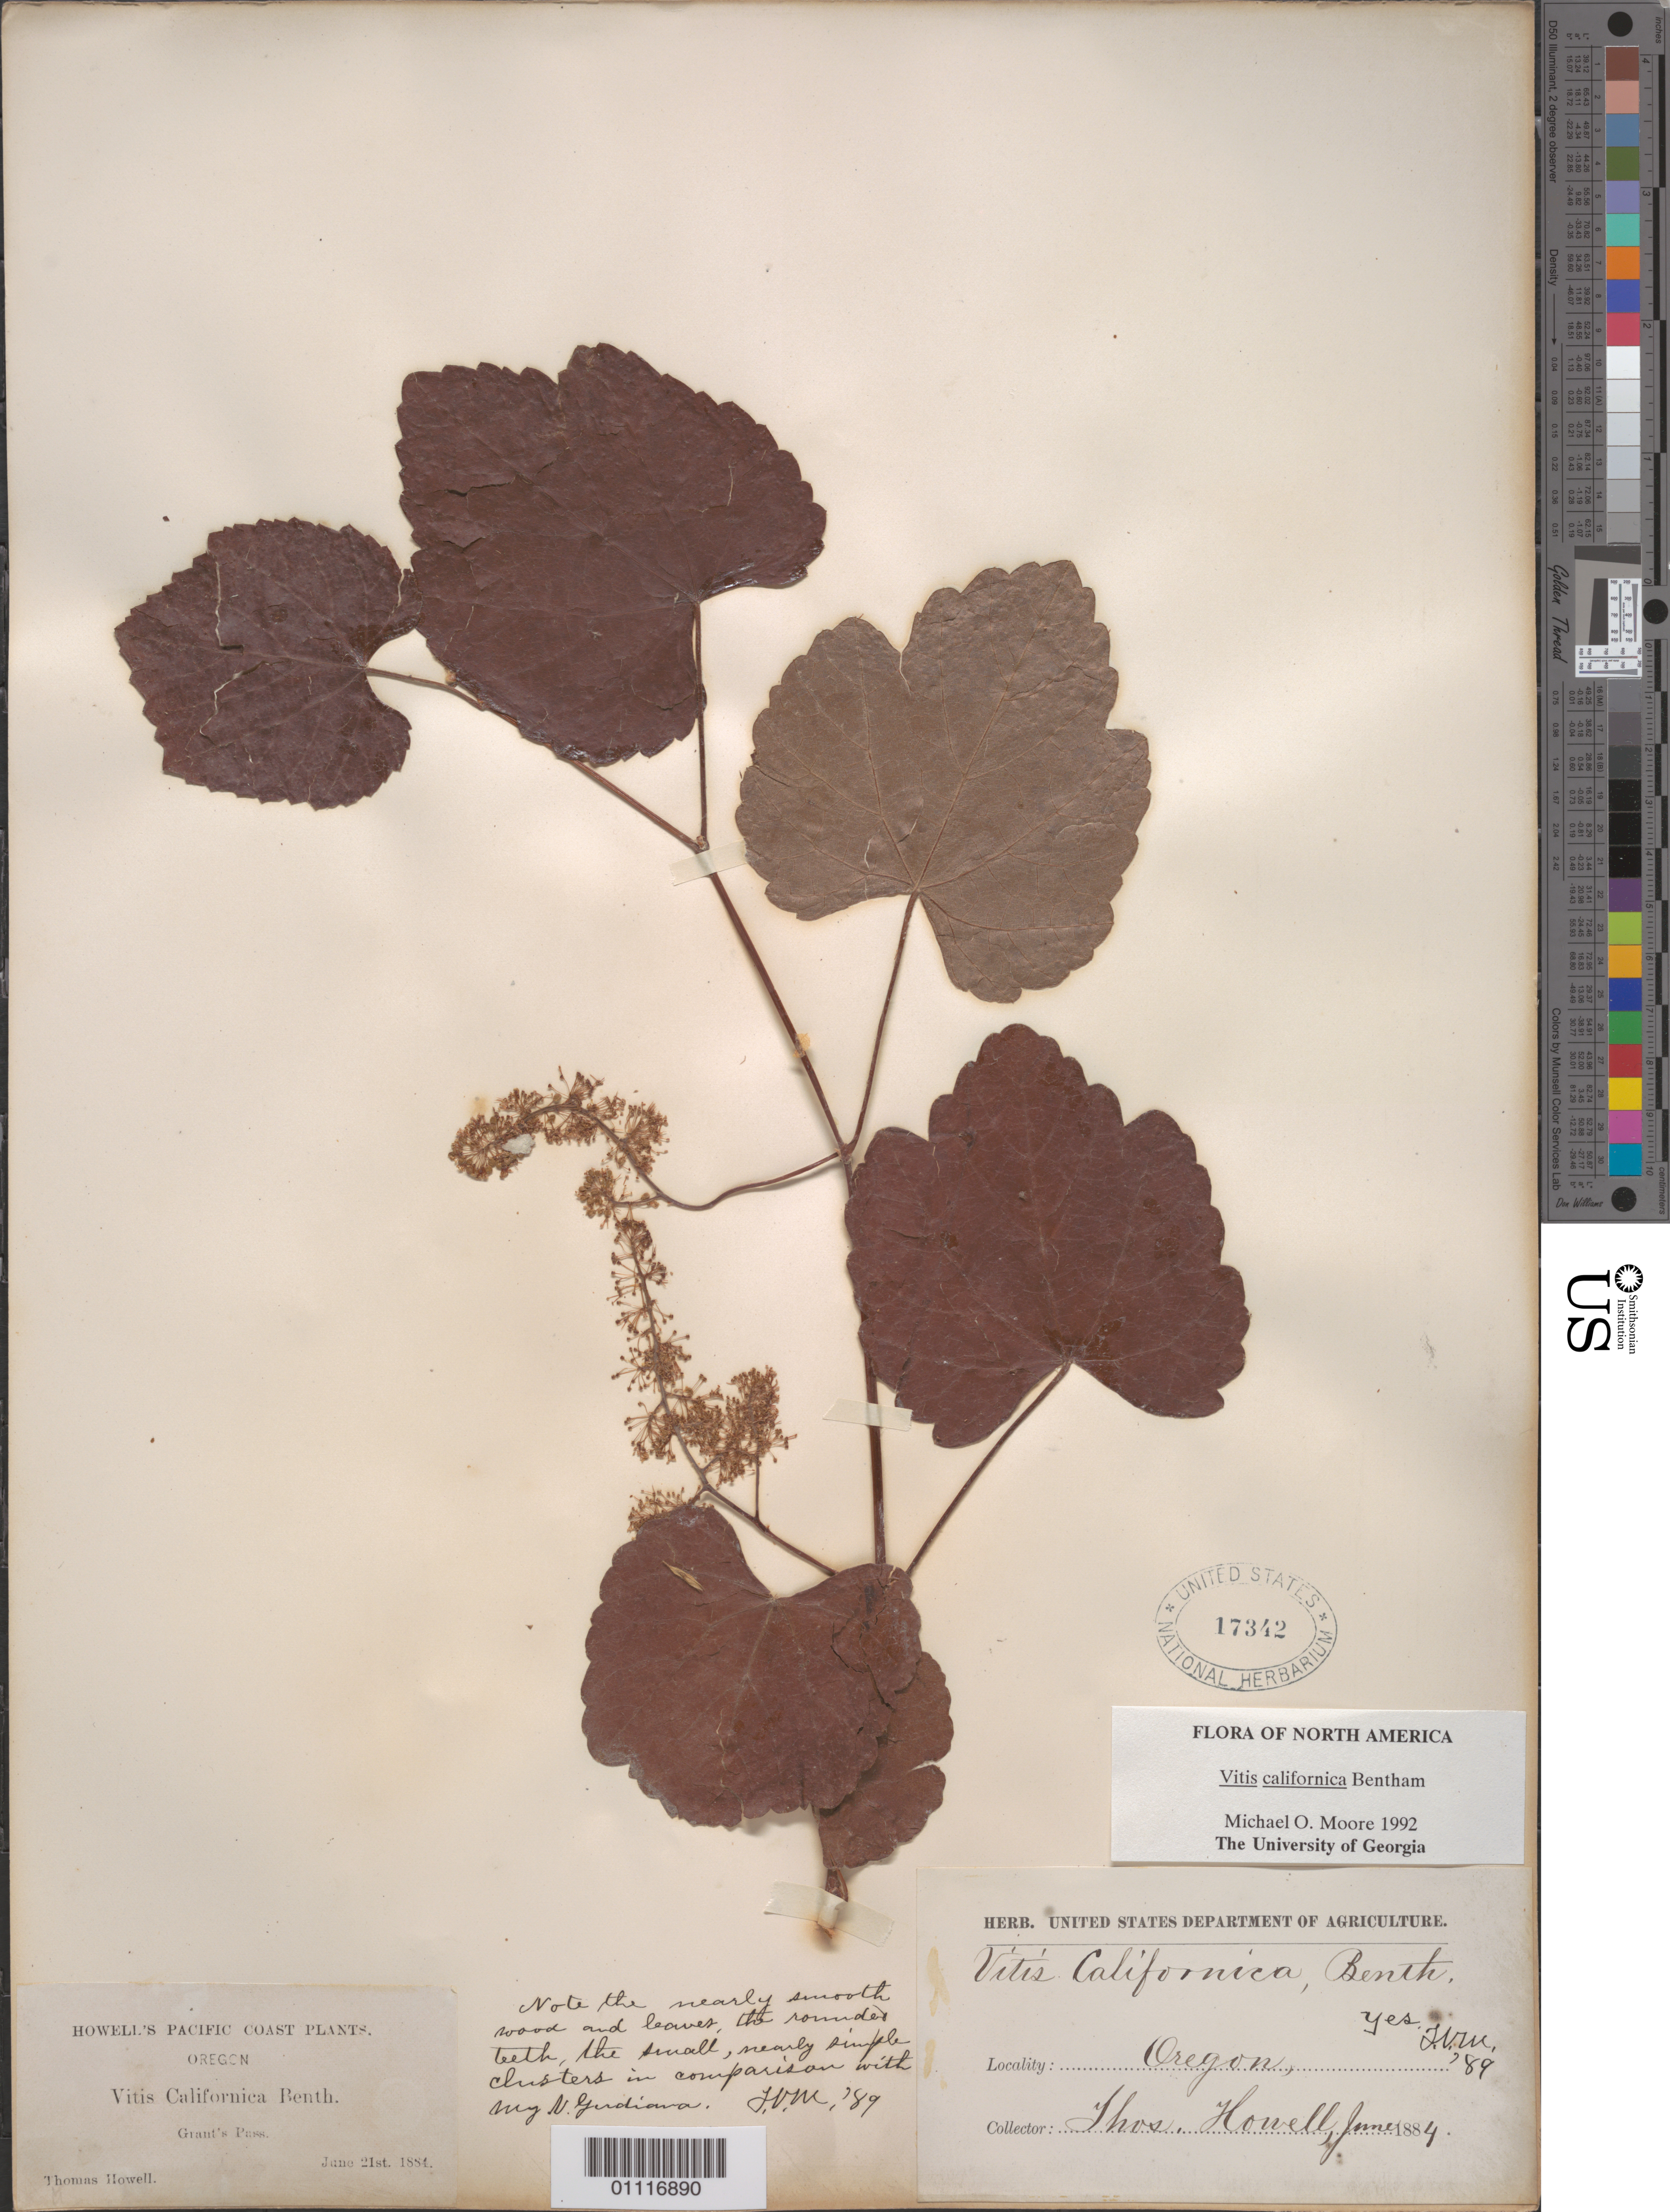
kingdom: Plantae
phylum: Tracheophyta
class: Magnoliopsida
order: Vitales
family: Vitaceae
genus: Vitis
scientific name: Vitis californica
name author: Benth.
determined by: Moore, M. O.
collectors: T. Howell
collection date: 1884-06-21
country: United States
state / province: Oregon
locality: Grant's Pass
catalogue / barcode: US 17342